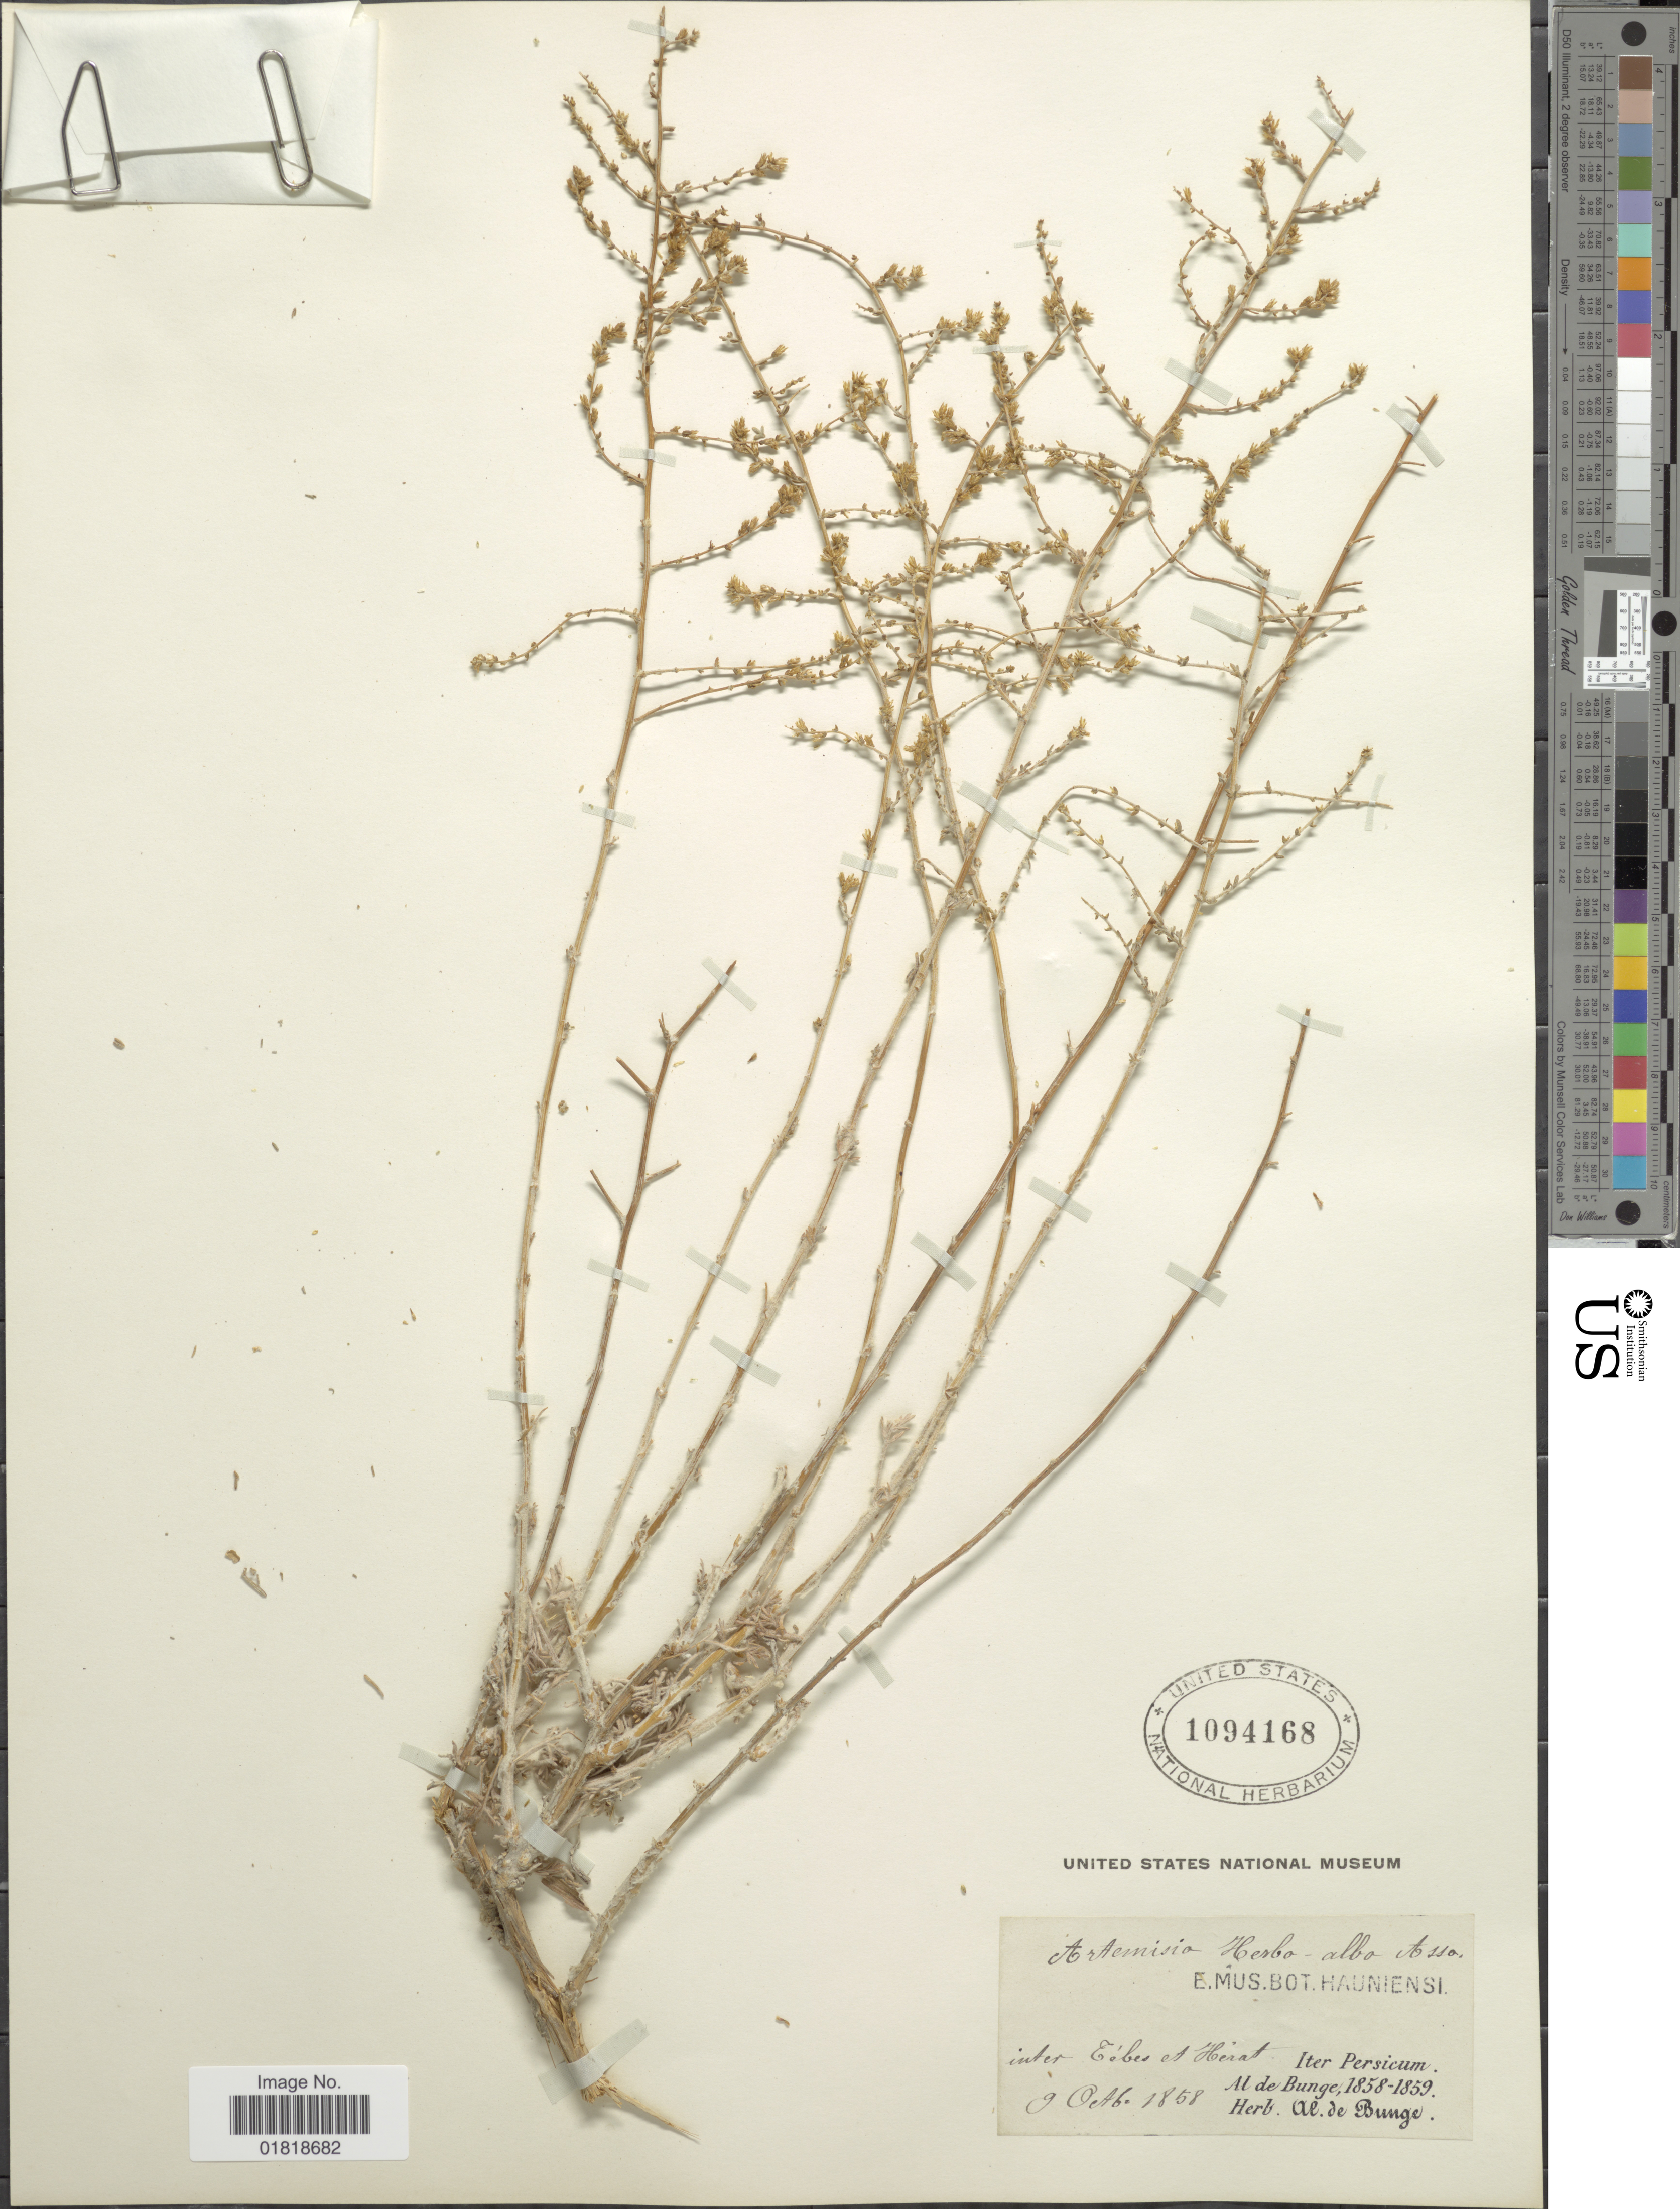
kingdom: Plantae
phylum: Tracheophyta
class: Magnoliopsida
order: Asterales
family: Asteraceae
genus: Artemisia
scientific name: Artemisia herba-alba asso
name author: Asso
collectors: A. de Bunge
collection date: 1858-10-09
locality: Inter Te'bes et herat, Iter Persicum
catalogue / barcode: US 1094168